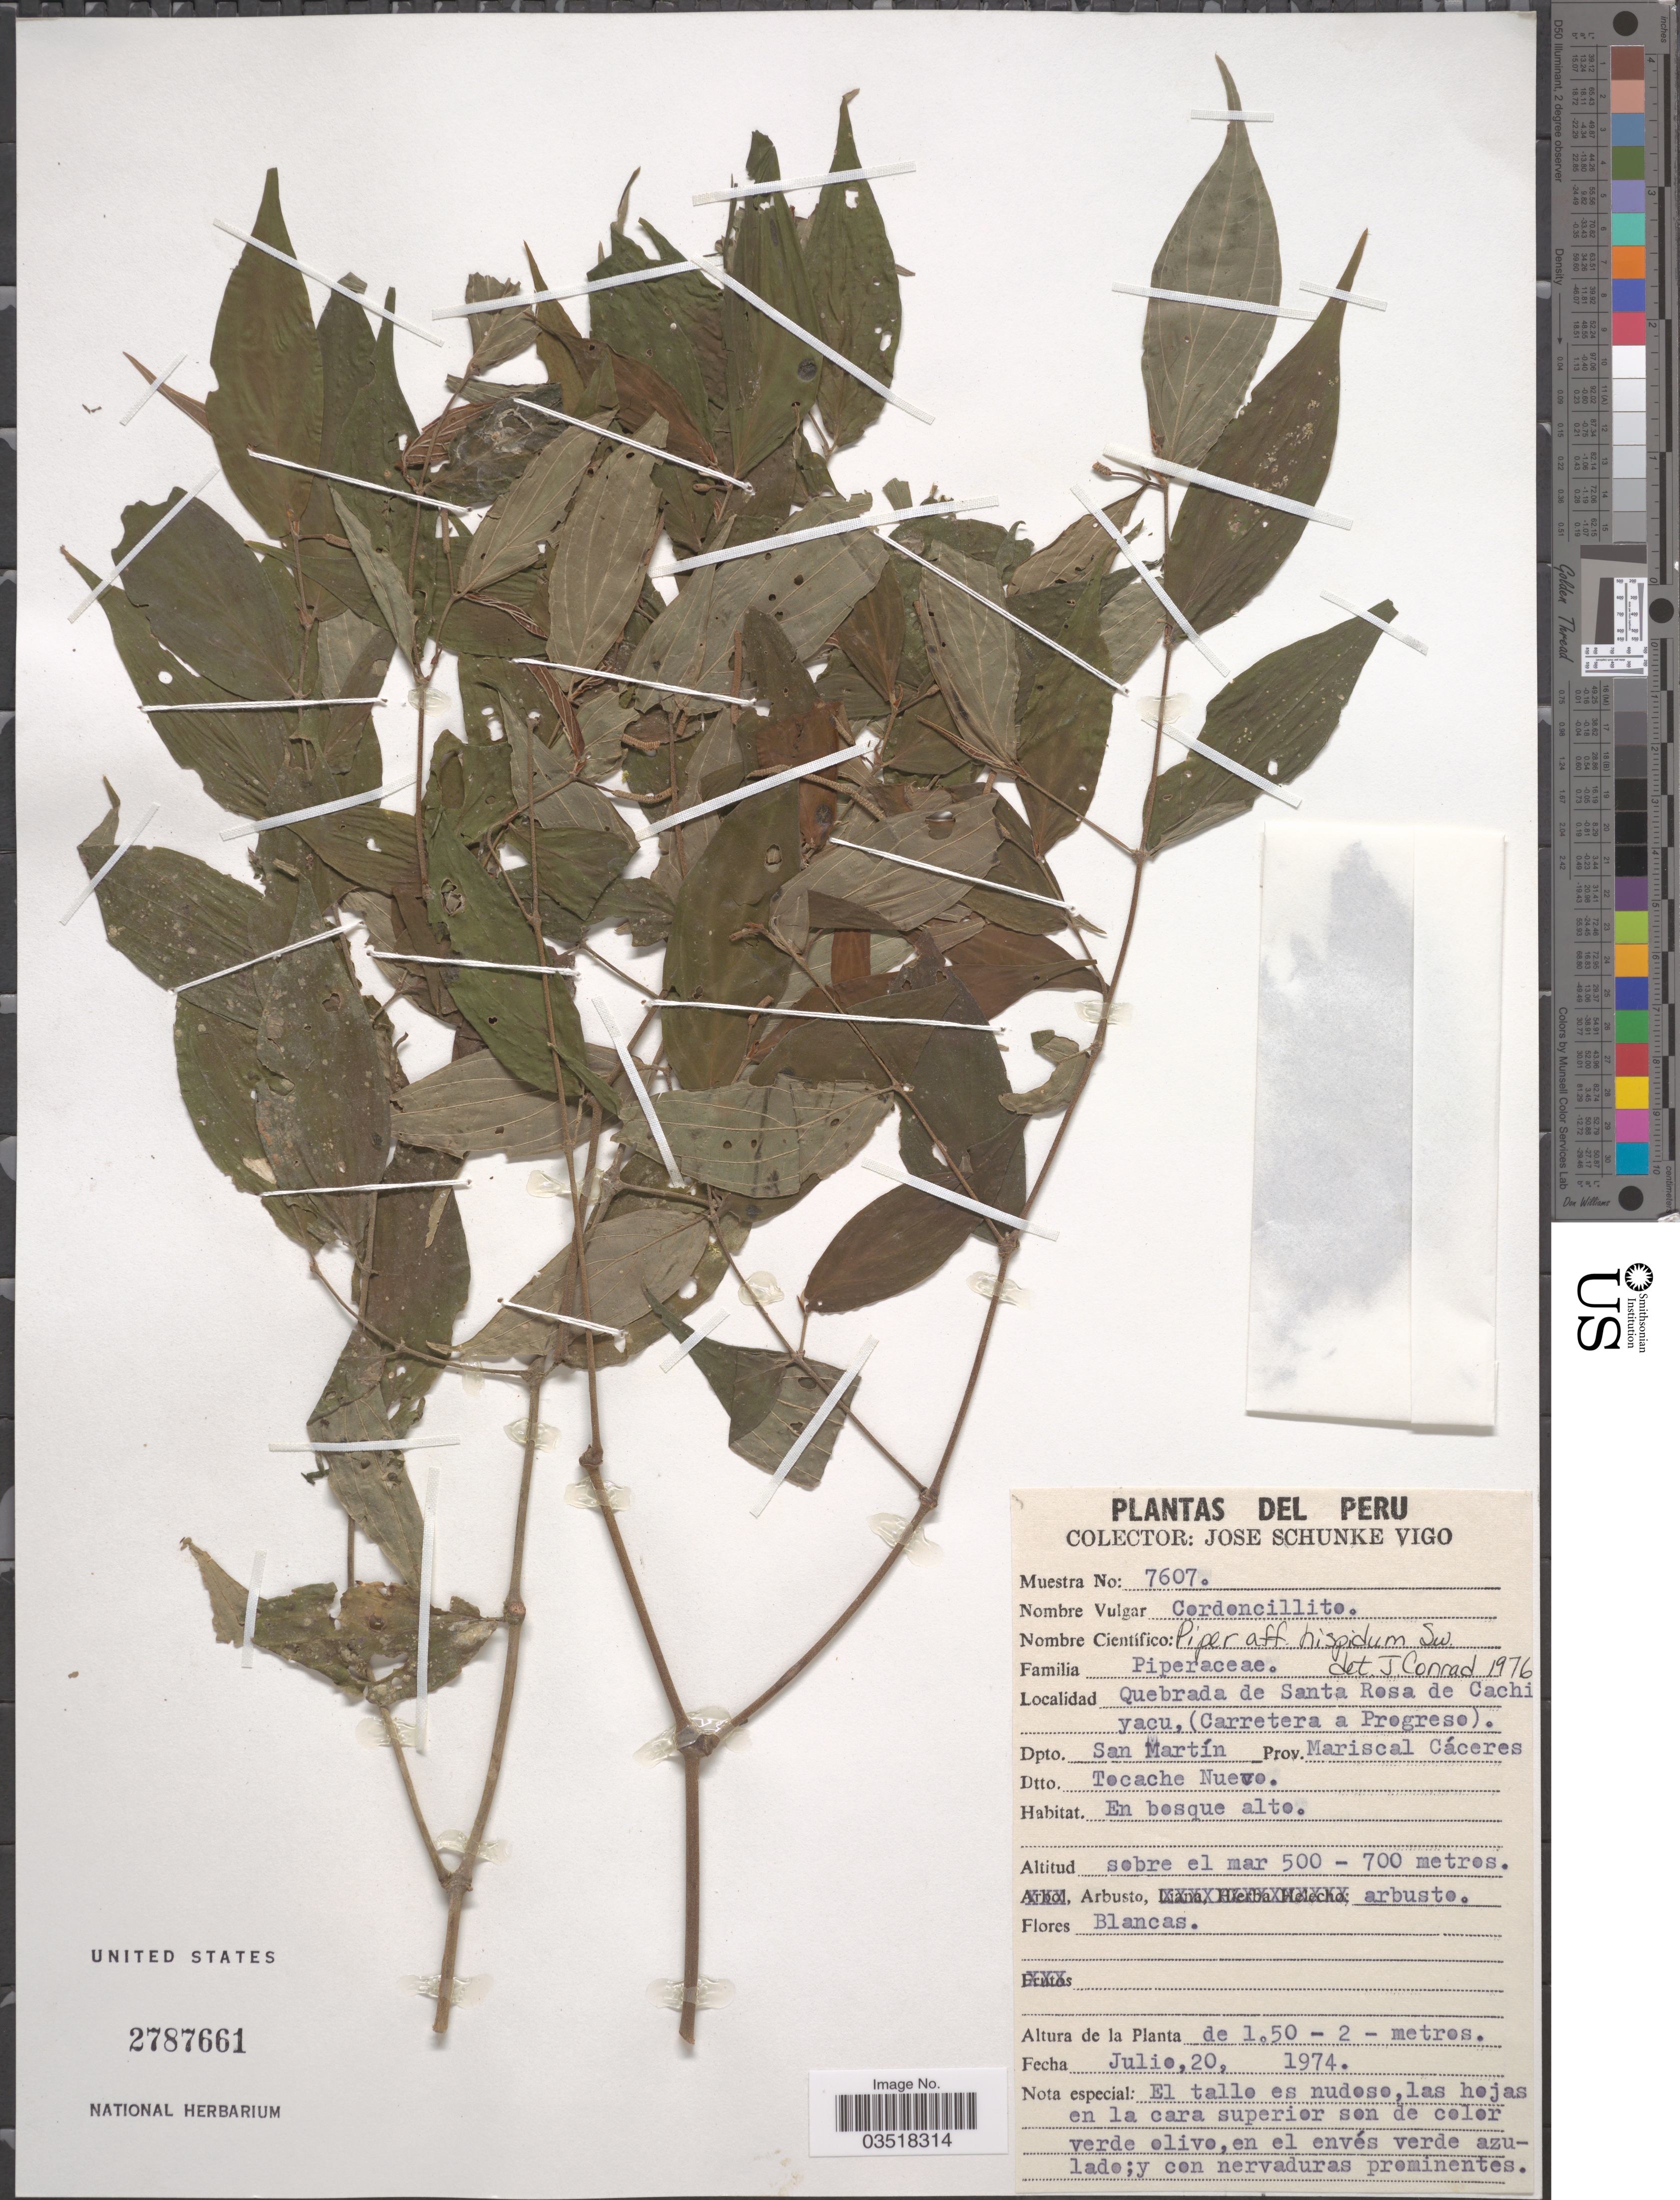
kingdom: Plantae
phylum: Tracheophyta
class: Magnoliopsida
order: Piperales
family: Piperaceae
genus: Piper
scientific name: Piper hispidum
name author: Sw.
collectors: J. Schunke Vigo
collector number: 7607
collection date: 1974-07-20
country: Peru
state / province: San Martín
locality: Quebrada de Santa Rosa de Cachiyacu, (Carretera a Progreso). Dpto. San Martín. Prov. Mariscal Cáceres. Dtto. Tocache Nueve.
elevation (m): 500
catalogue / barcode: US 2787661